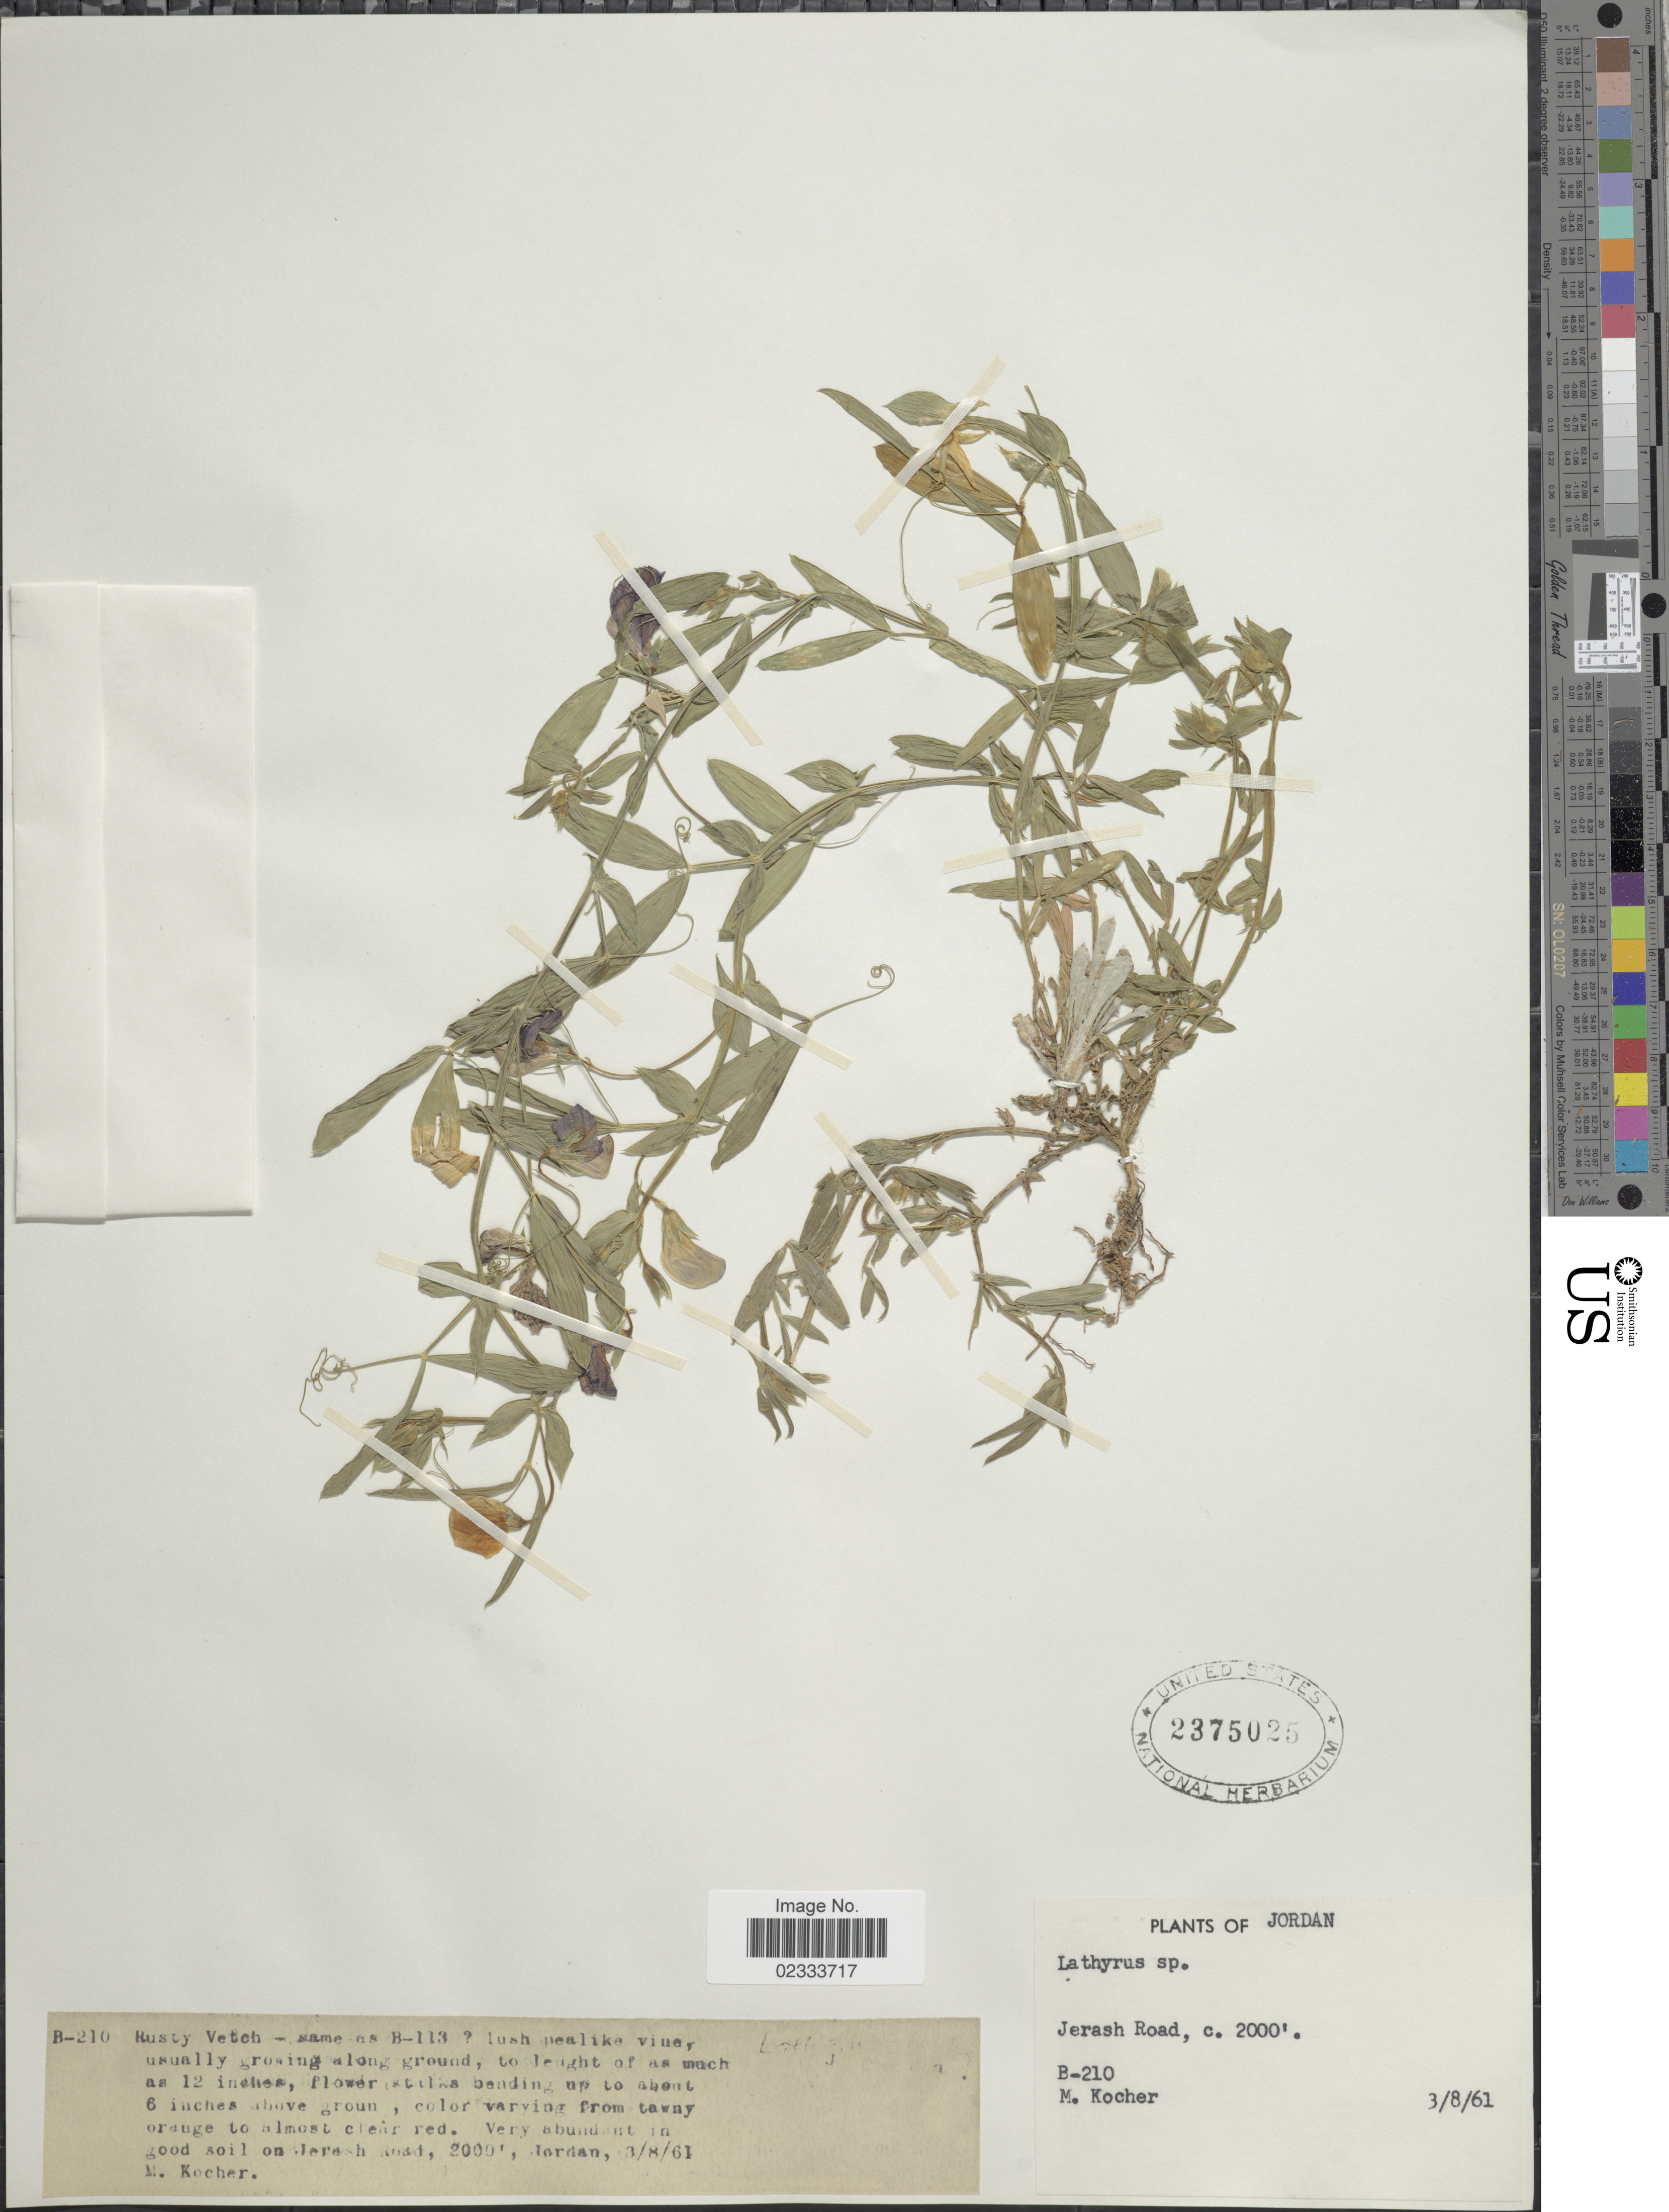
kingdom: Plantae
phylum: Tracheophyta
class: Magnoliopsida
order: Fabales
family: Fabaceae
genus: Lathyrus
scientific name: Lathyrus sp.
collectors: M. Kocher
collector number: B-210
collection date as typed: Transcribed d/m/y: 3/8/61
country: Jordan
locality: Jerash Road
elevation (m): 610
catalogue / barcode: US 2375025